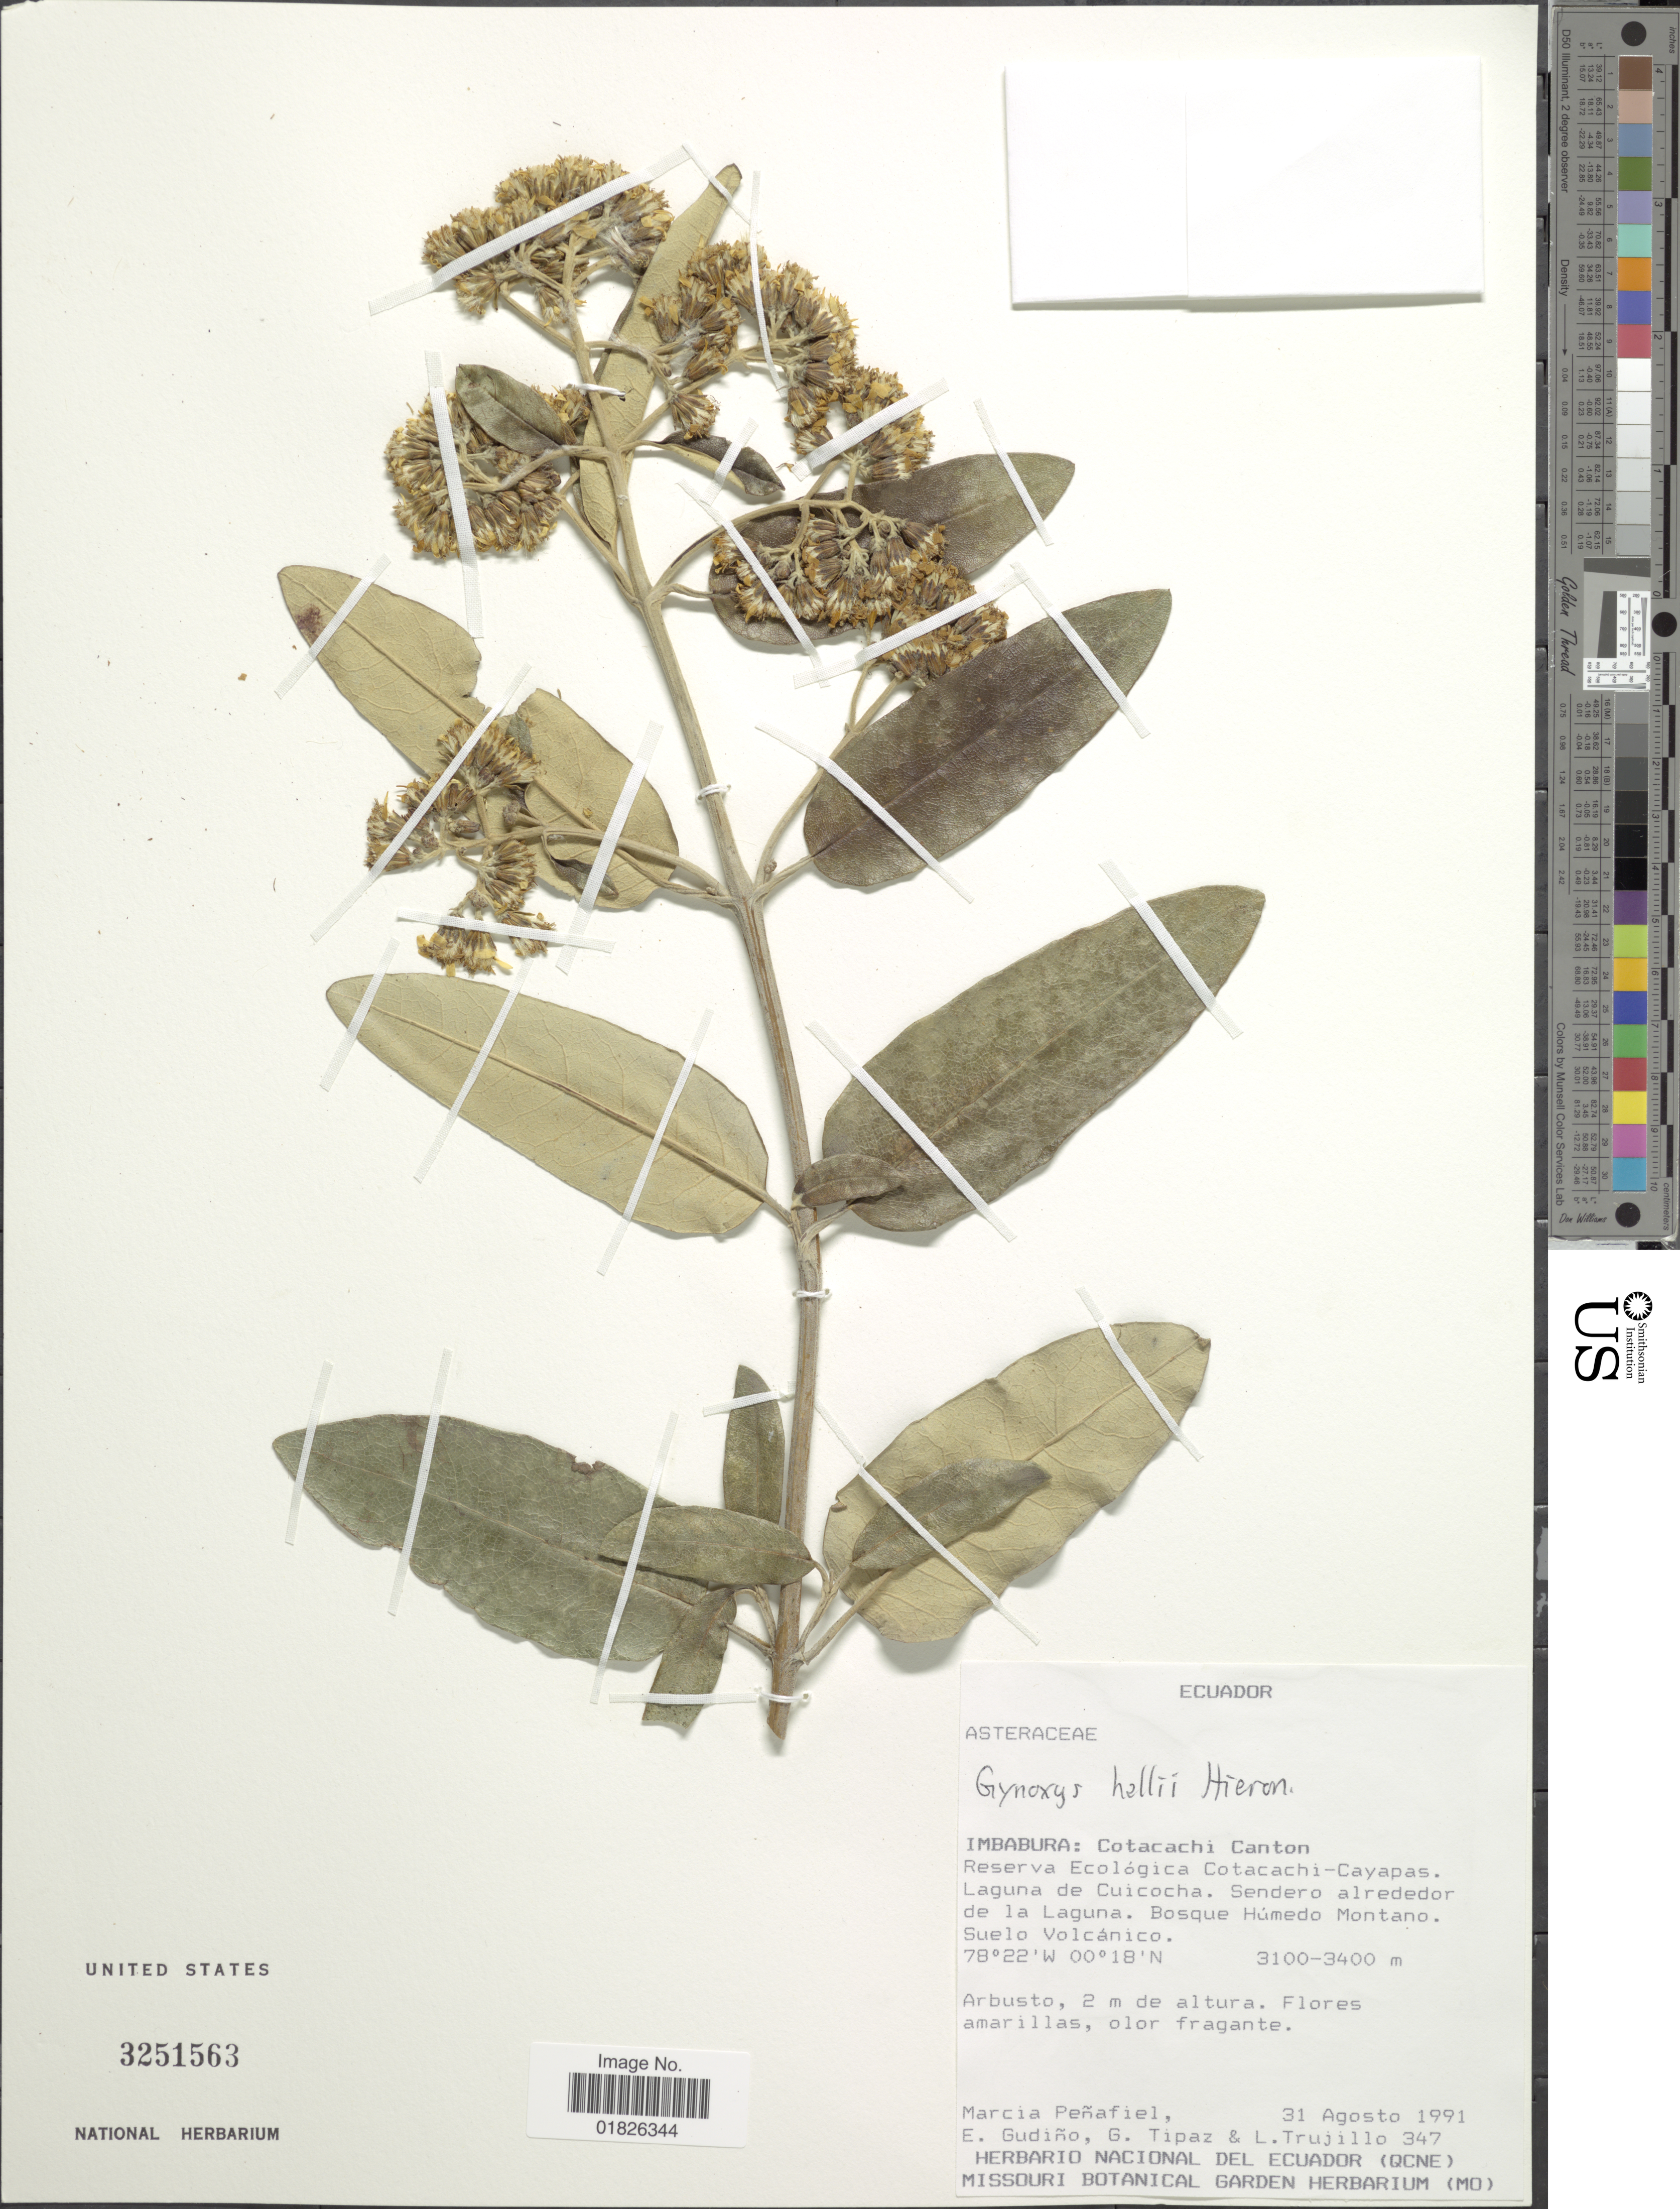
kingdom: Plantae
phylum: Tracheophyta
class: Magnoliopsida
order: Asterales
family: Asteraceae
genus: Gynoxys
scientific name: Gynoxys hallii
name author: Cass.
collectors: M. Penafiel, E. Gudiño, G. Tipaz & L. Trujillo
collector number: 347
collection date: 1991-08-31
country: Ecuador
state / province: Imbabura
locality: Cotacachi Canton, Reserva Ecologica Cotacachi-Cayapas, Laguna de Cuicocha, sendero alrededor de la Laguna.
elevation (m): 3100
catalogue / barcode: US 3251563